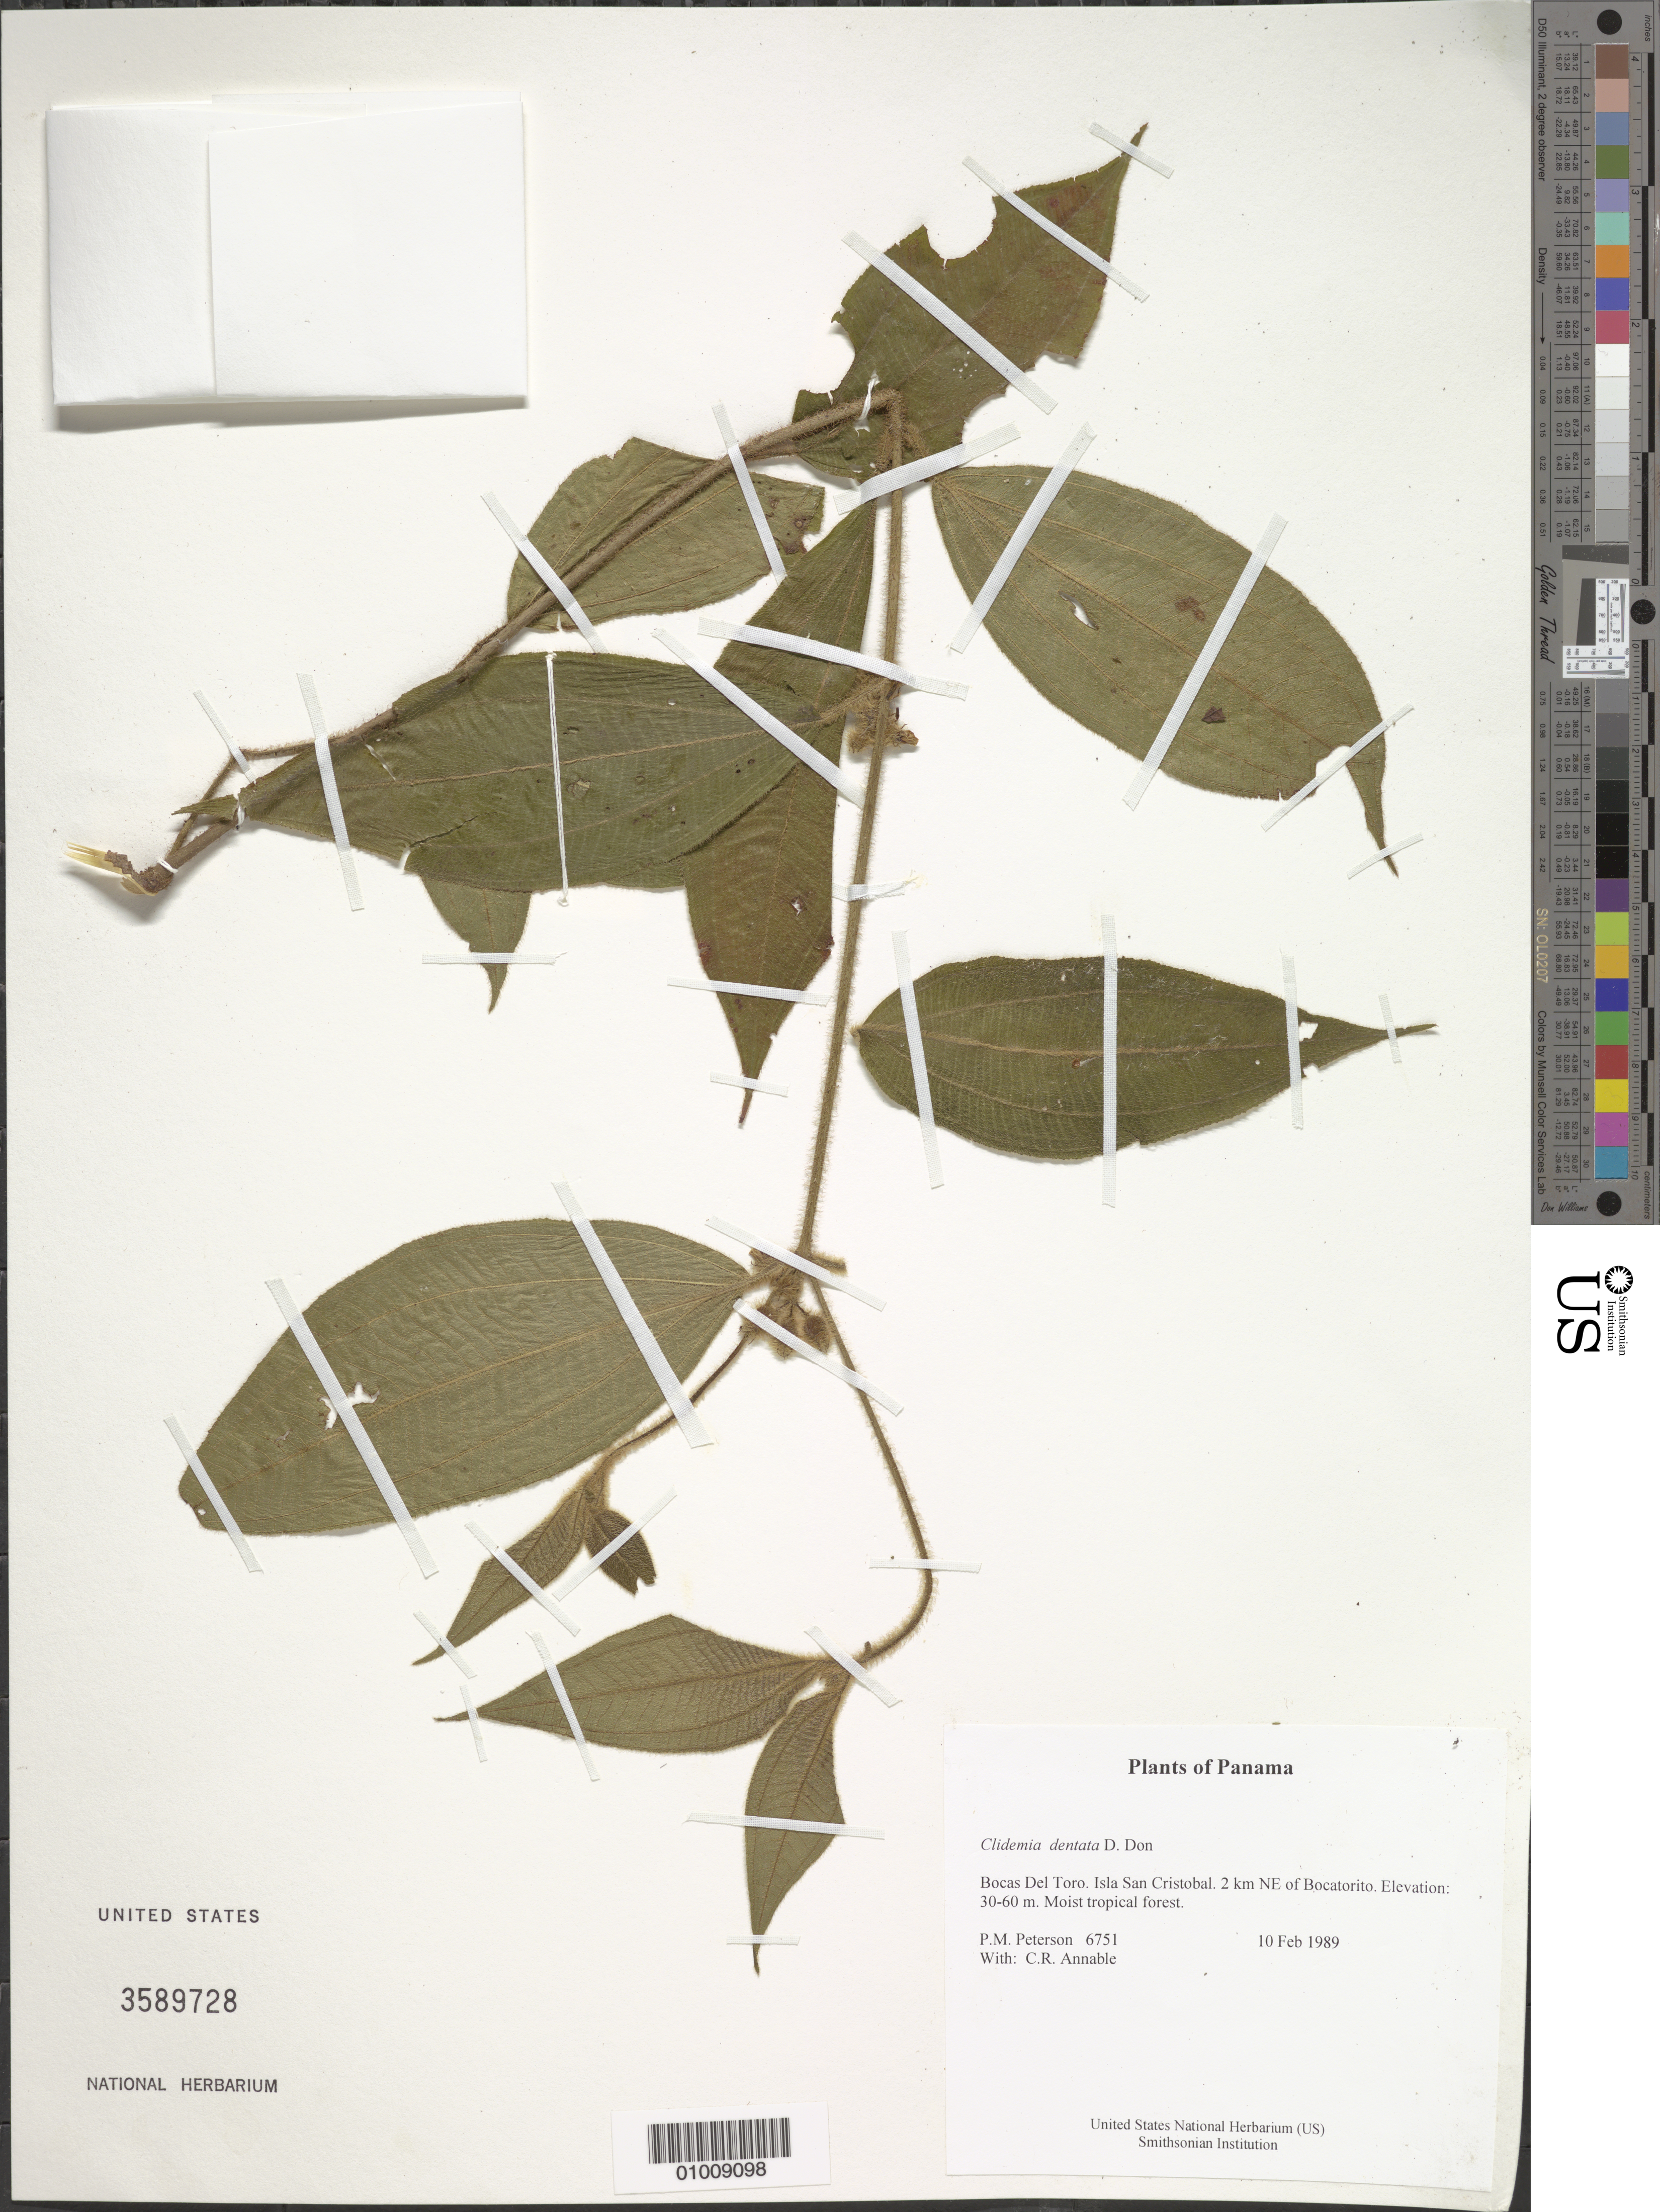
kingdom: Plantae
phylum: Tracheophyta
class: Magnoliopsida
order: Myrtales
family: Melastomataceae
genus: Clidemia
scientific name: Clidemia dentata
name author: D. Don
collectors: P. M. Peterson & C. R. Annable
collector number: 06751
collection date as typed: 10 Feb 1989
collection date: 1989-02-10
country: Panama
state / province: Bocas del Toro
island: San Cristobal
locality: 2 km NE of Bocatorito.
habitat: Moist tropical forest.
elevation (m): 30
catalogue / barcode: US 3589728